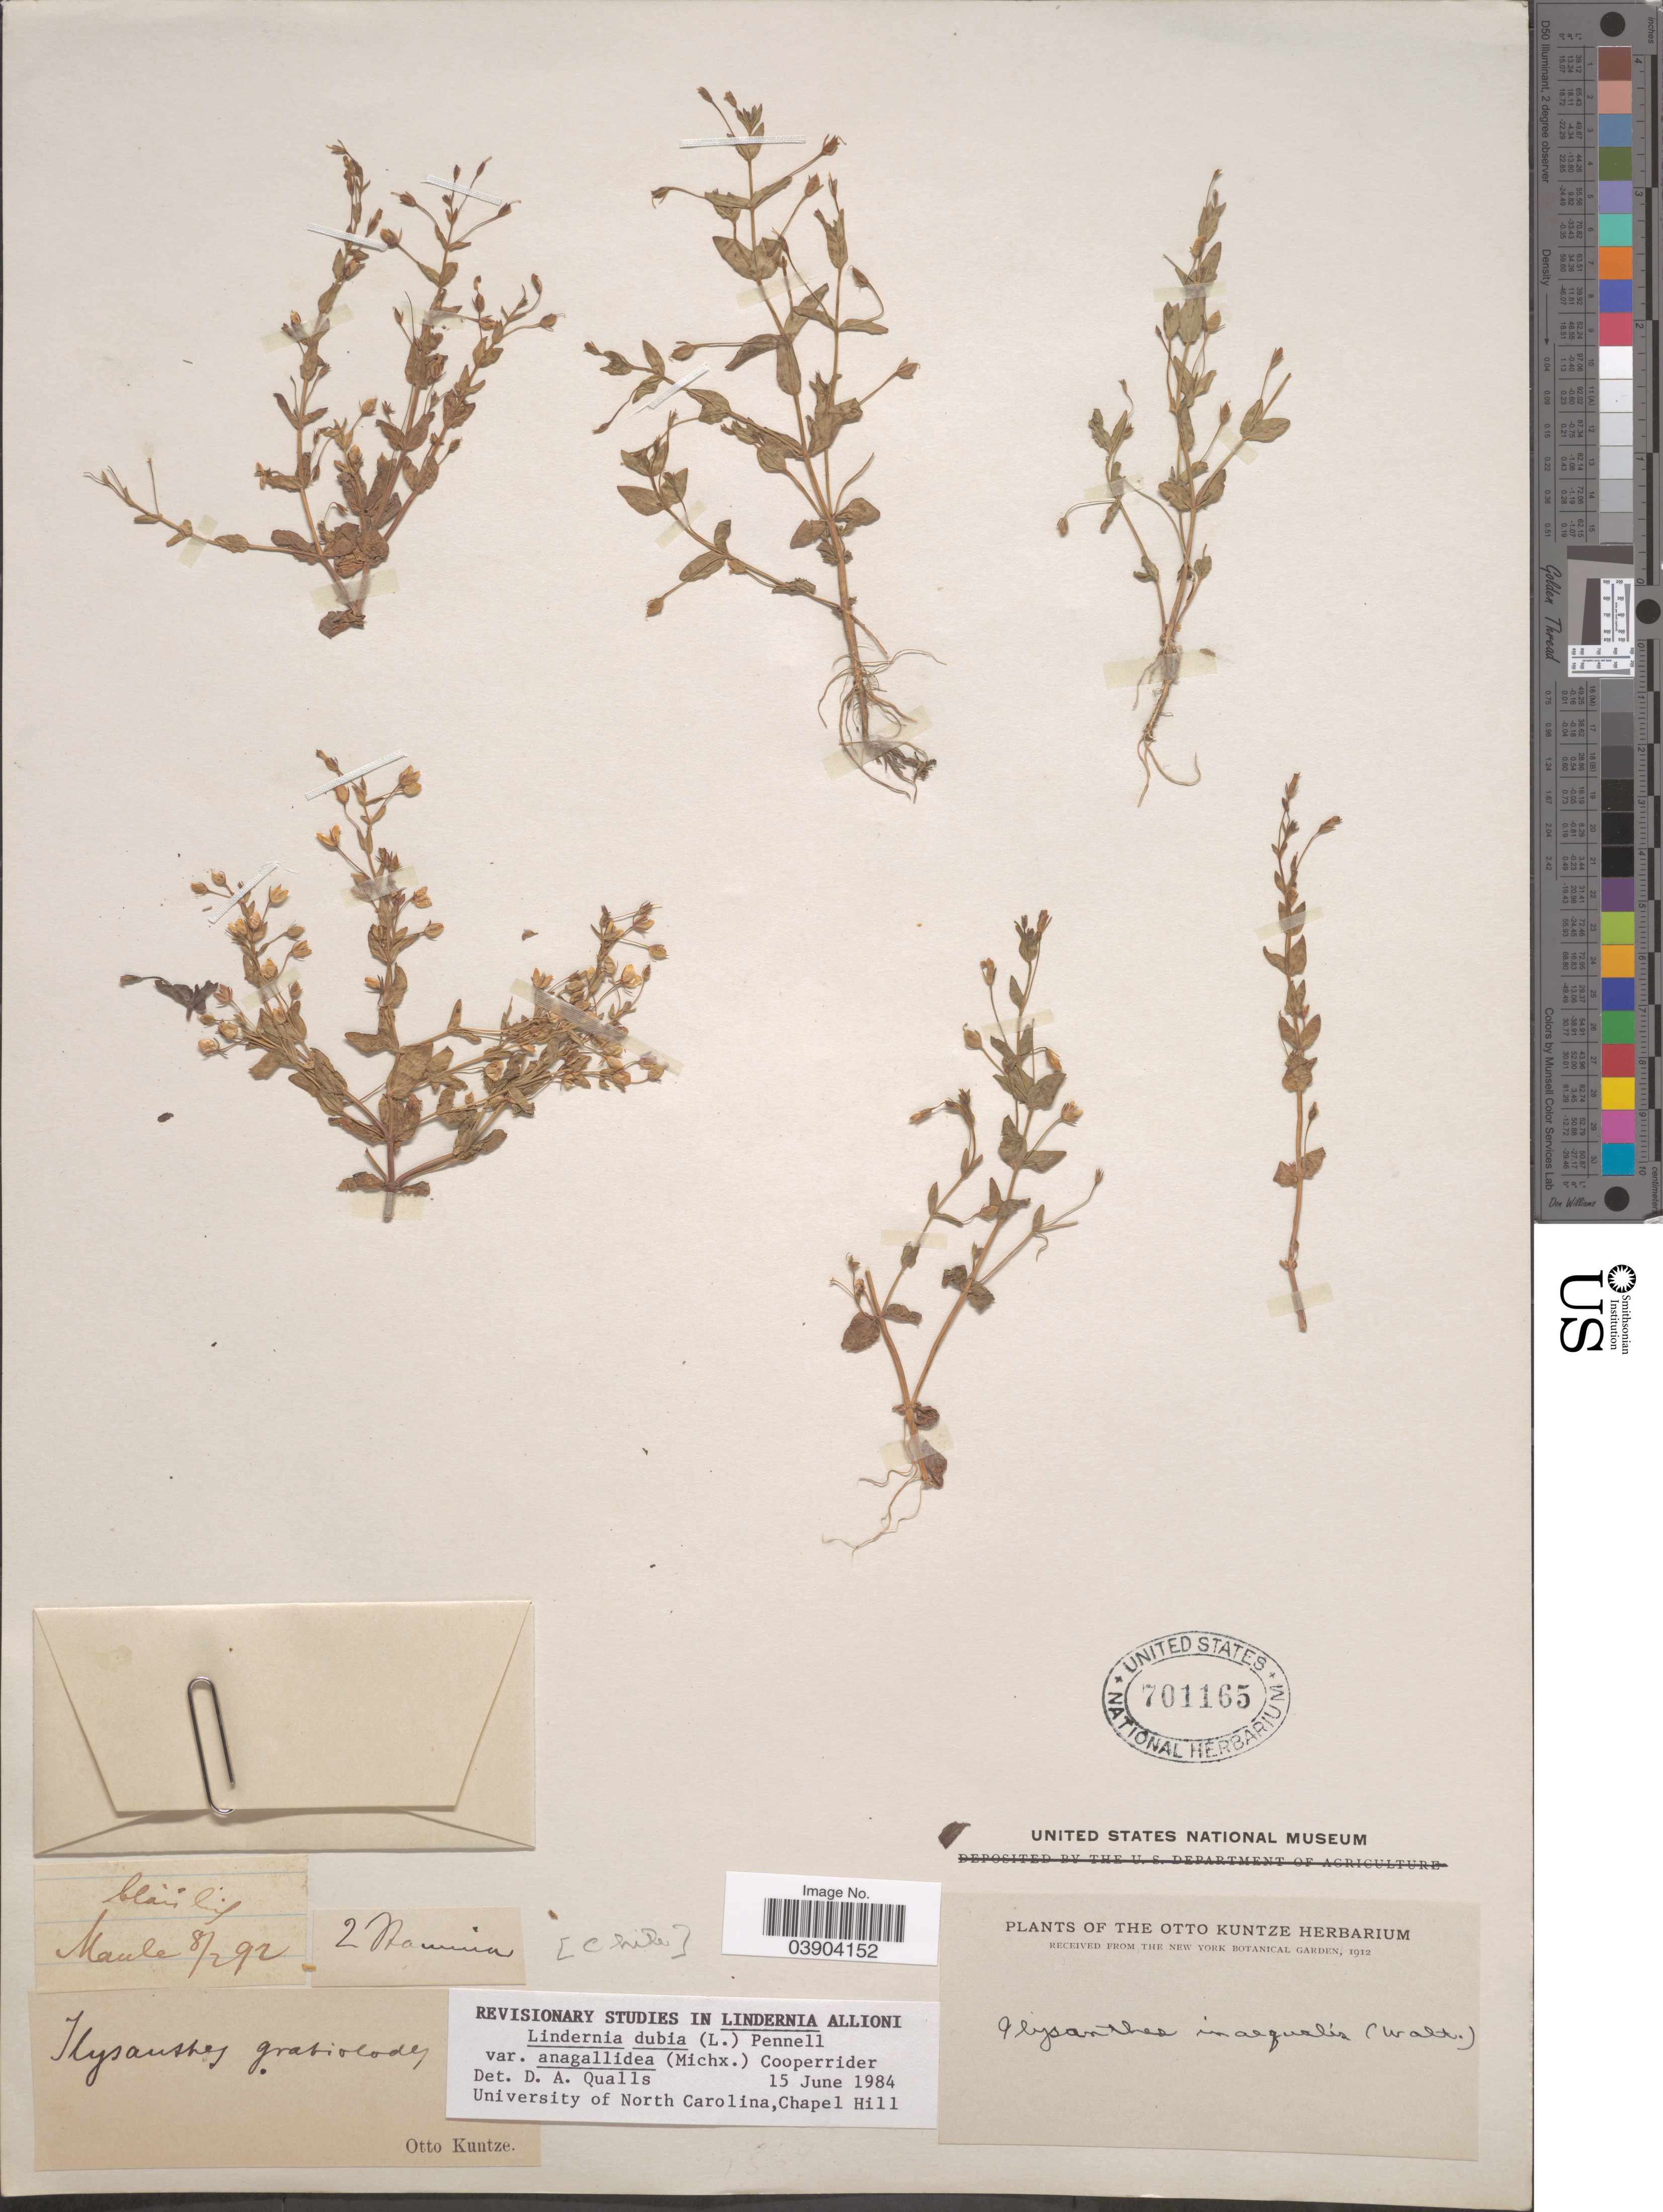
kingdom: Plantae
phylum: Tracheophyta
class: Magnoliopsida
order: Lamiales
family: Linderniaceae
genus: Lindernia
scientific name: Lindernia dubia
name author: (L.) Pennell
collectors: C.E.O. Kuntze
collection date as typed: Transcribed d/m/y: 8/2/92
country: Chile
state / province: Maule (VII)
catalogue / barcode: US 701165